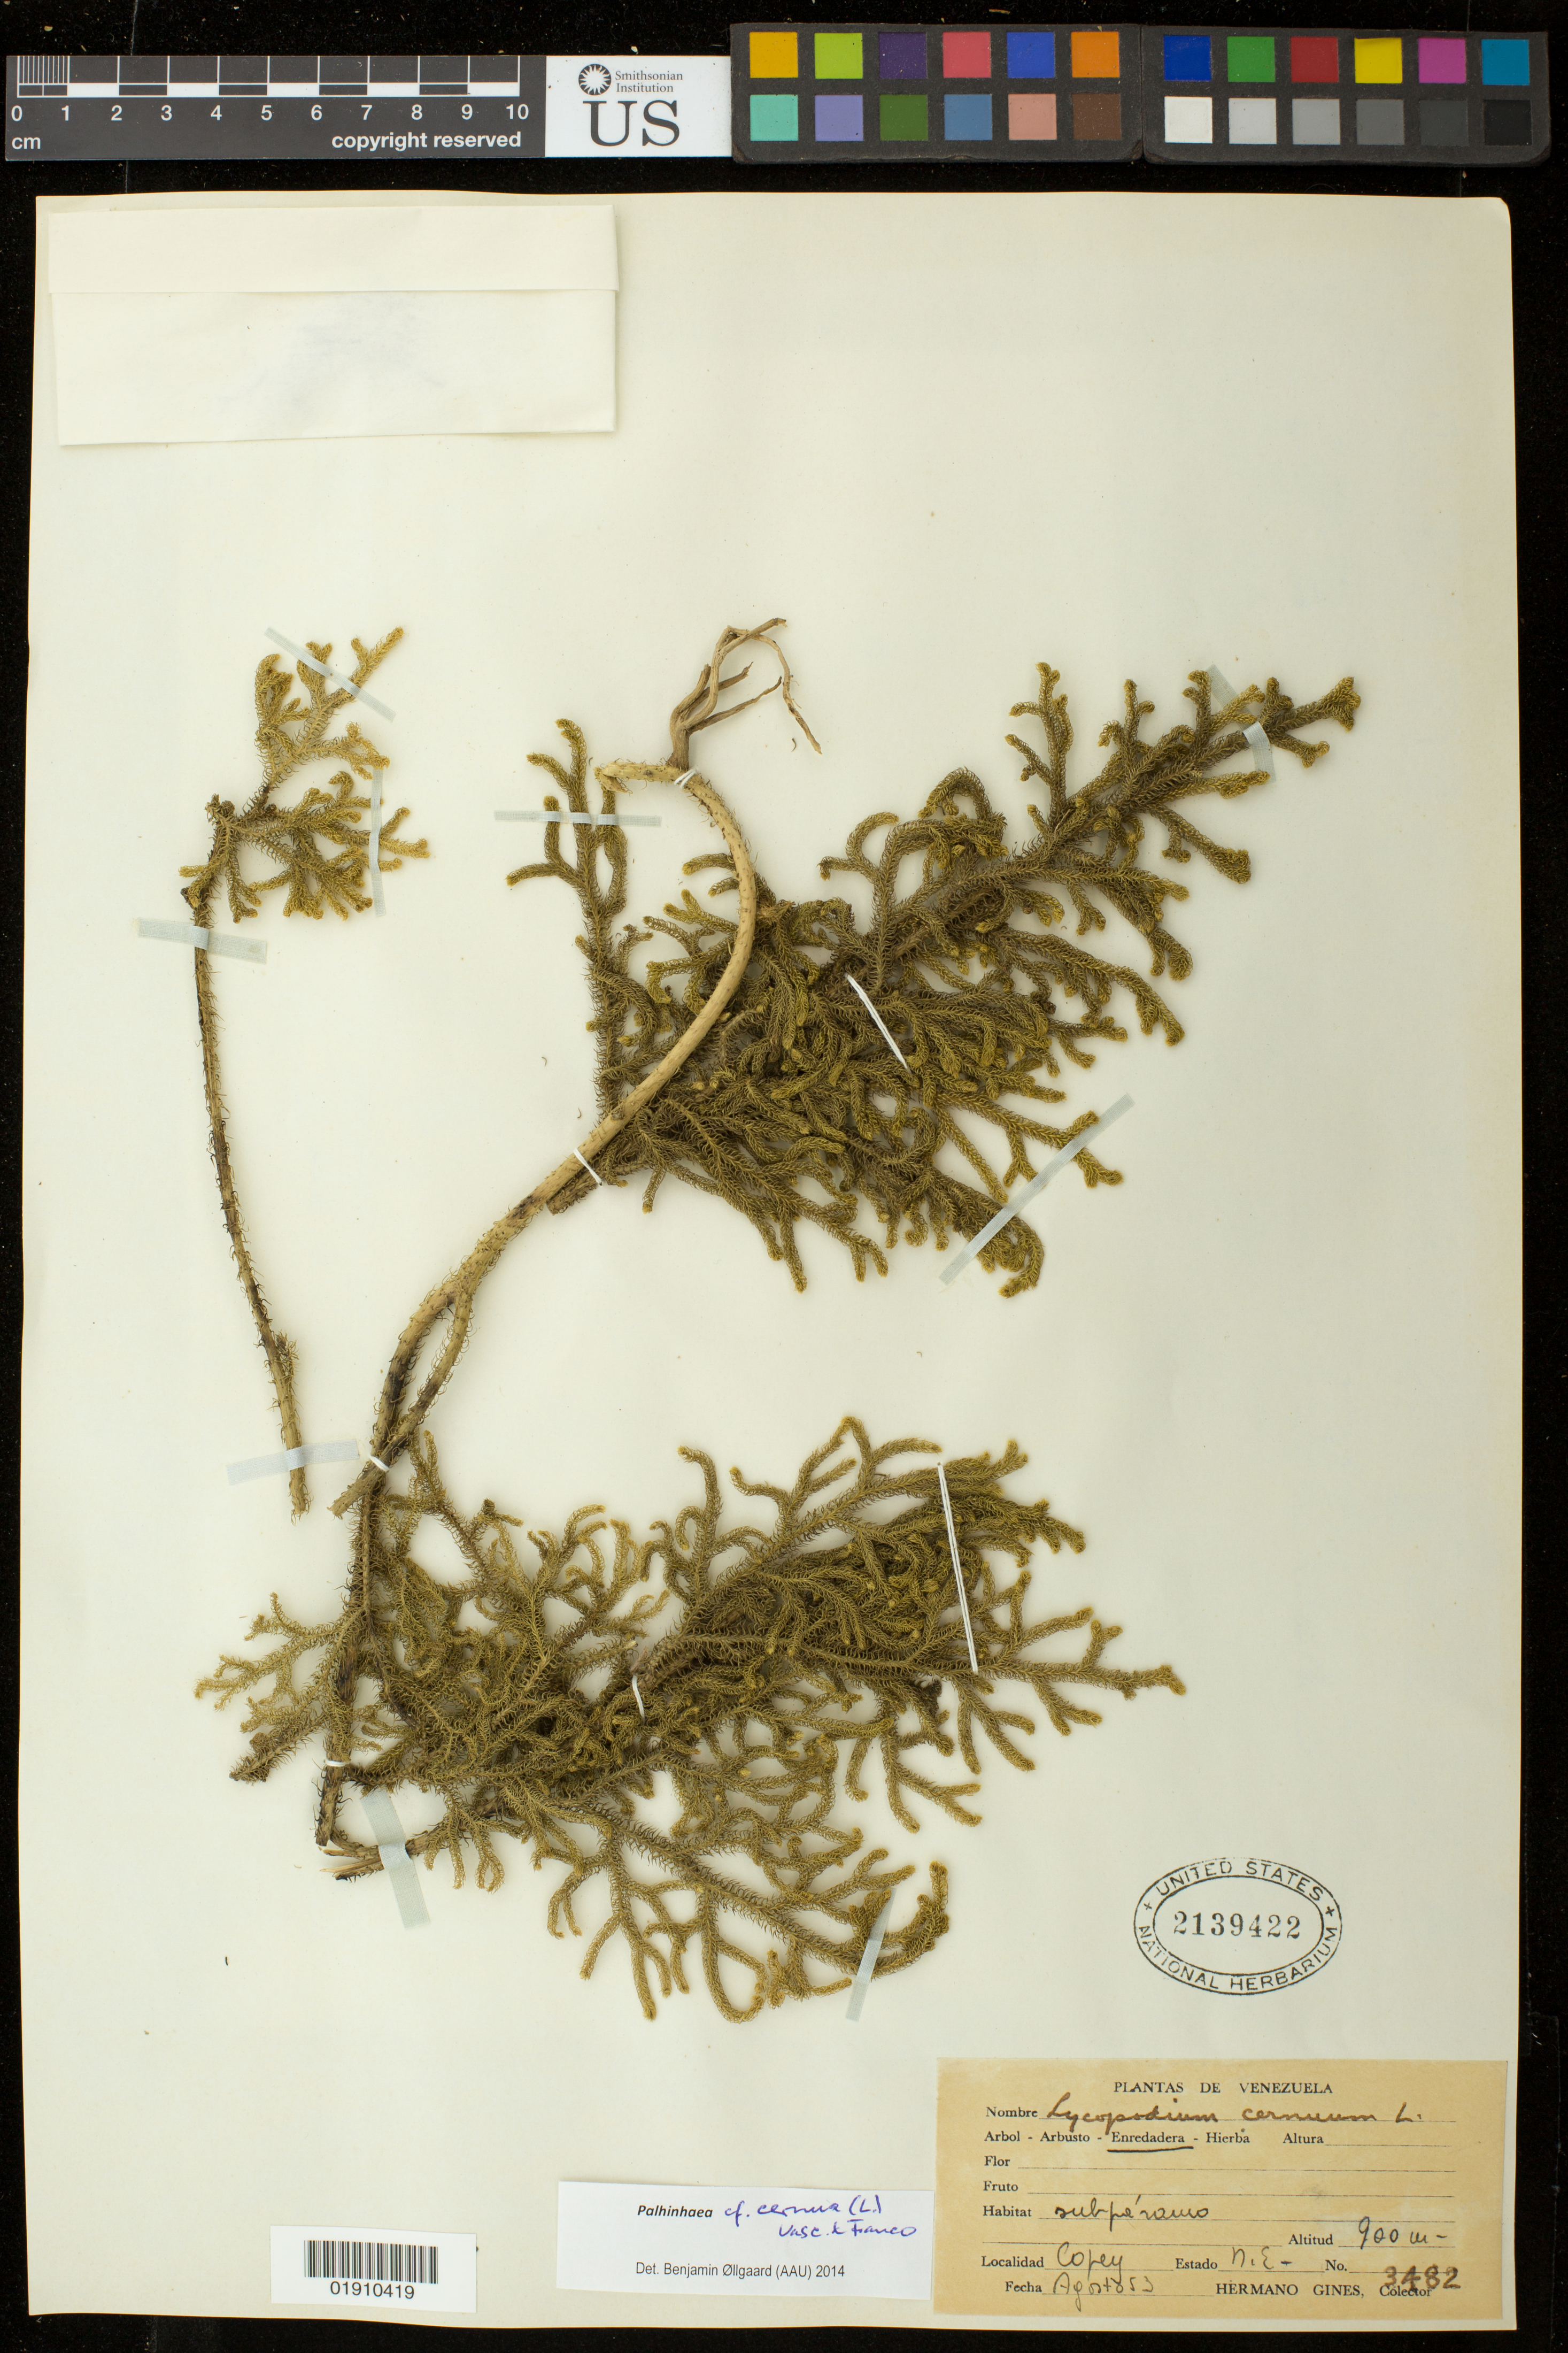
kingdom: Plantae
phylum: Tracheophyta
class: Lycopodiopsida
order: Lycopodiales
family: Lycopodiaceae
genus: Palhinhaea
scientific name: Palhinhaea cernua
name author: (L.) Vasc. & Franco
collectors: H. Gines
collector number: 3482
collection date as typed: Agosto 53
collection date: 1953-08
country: Venezuela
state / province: Nueva Esparta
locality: Venezuela, Copey, Estado: N.E.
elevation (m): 900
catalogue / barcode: US 2139422